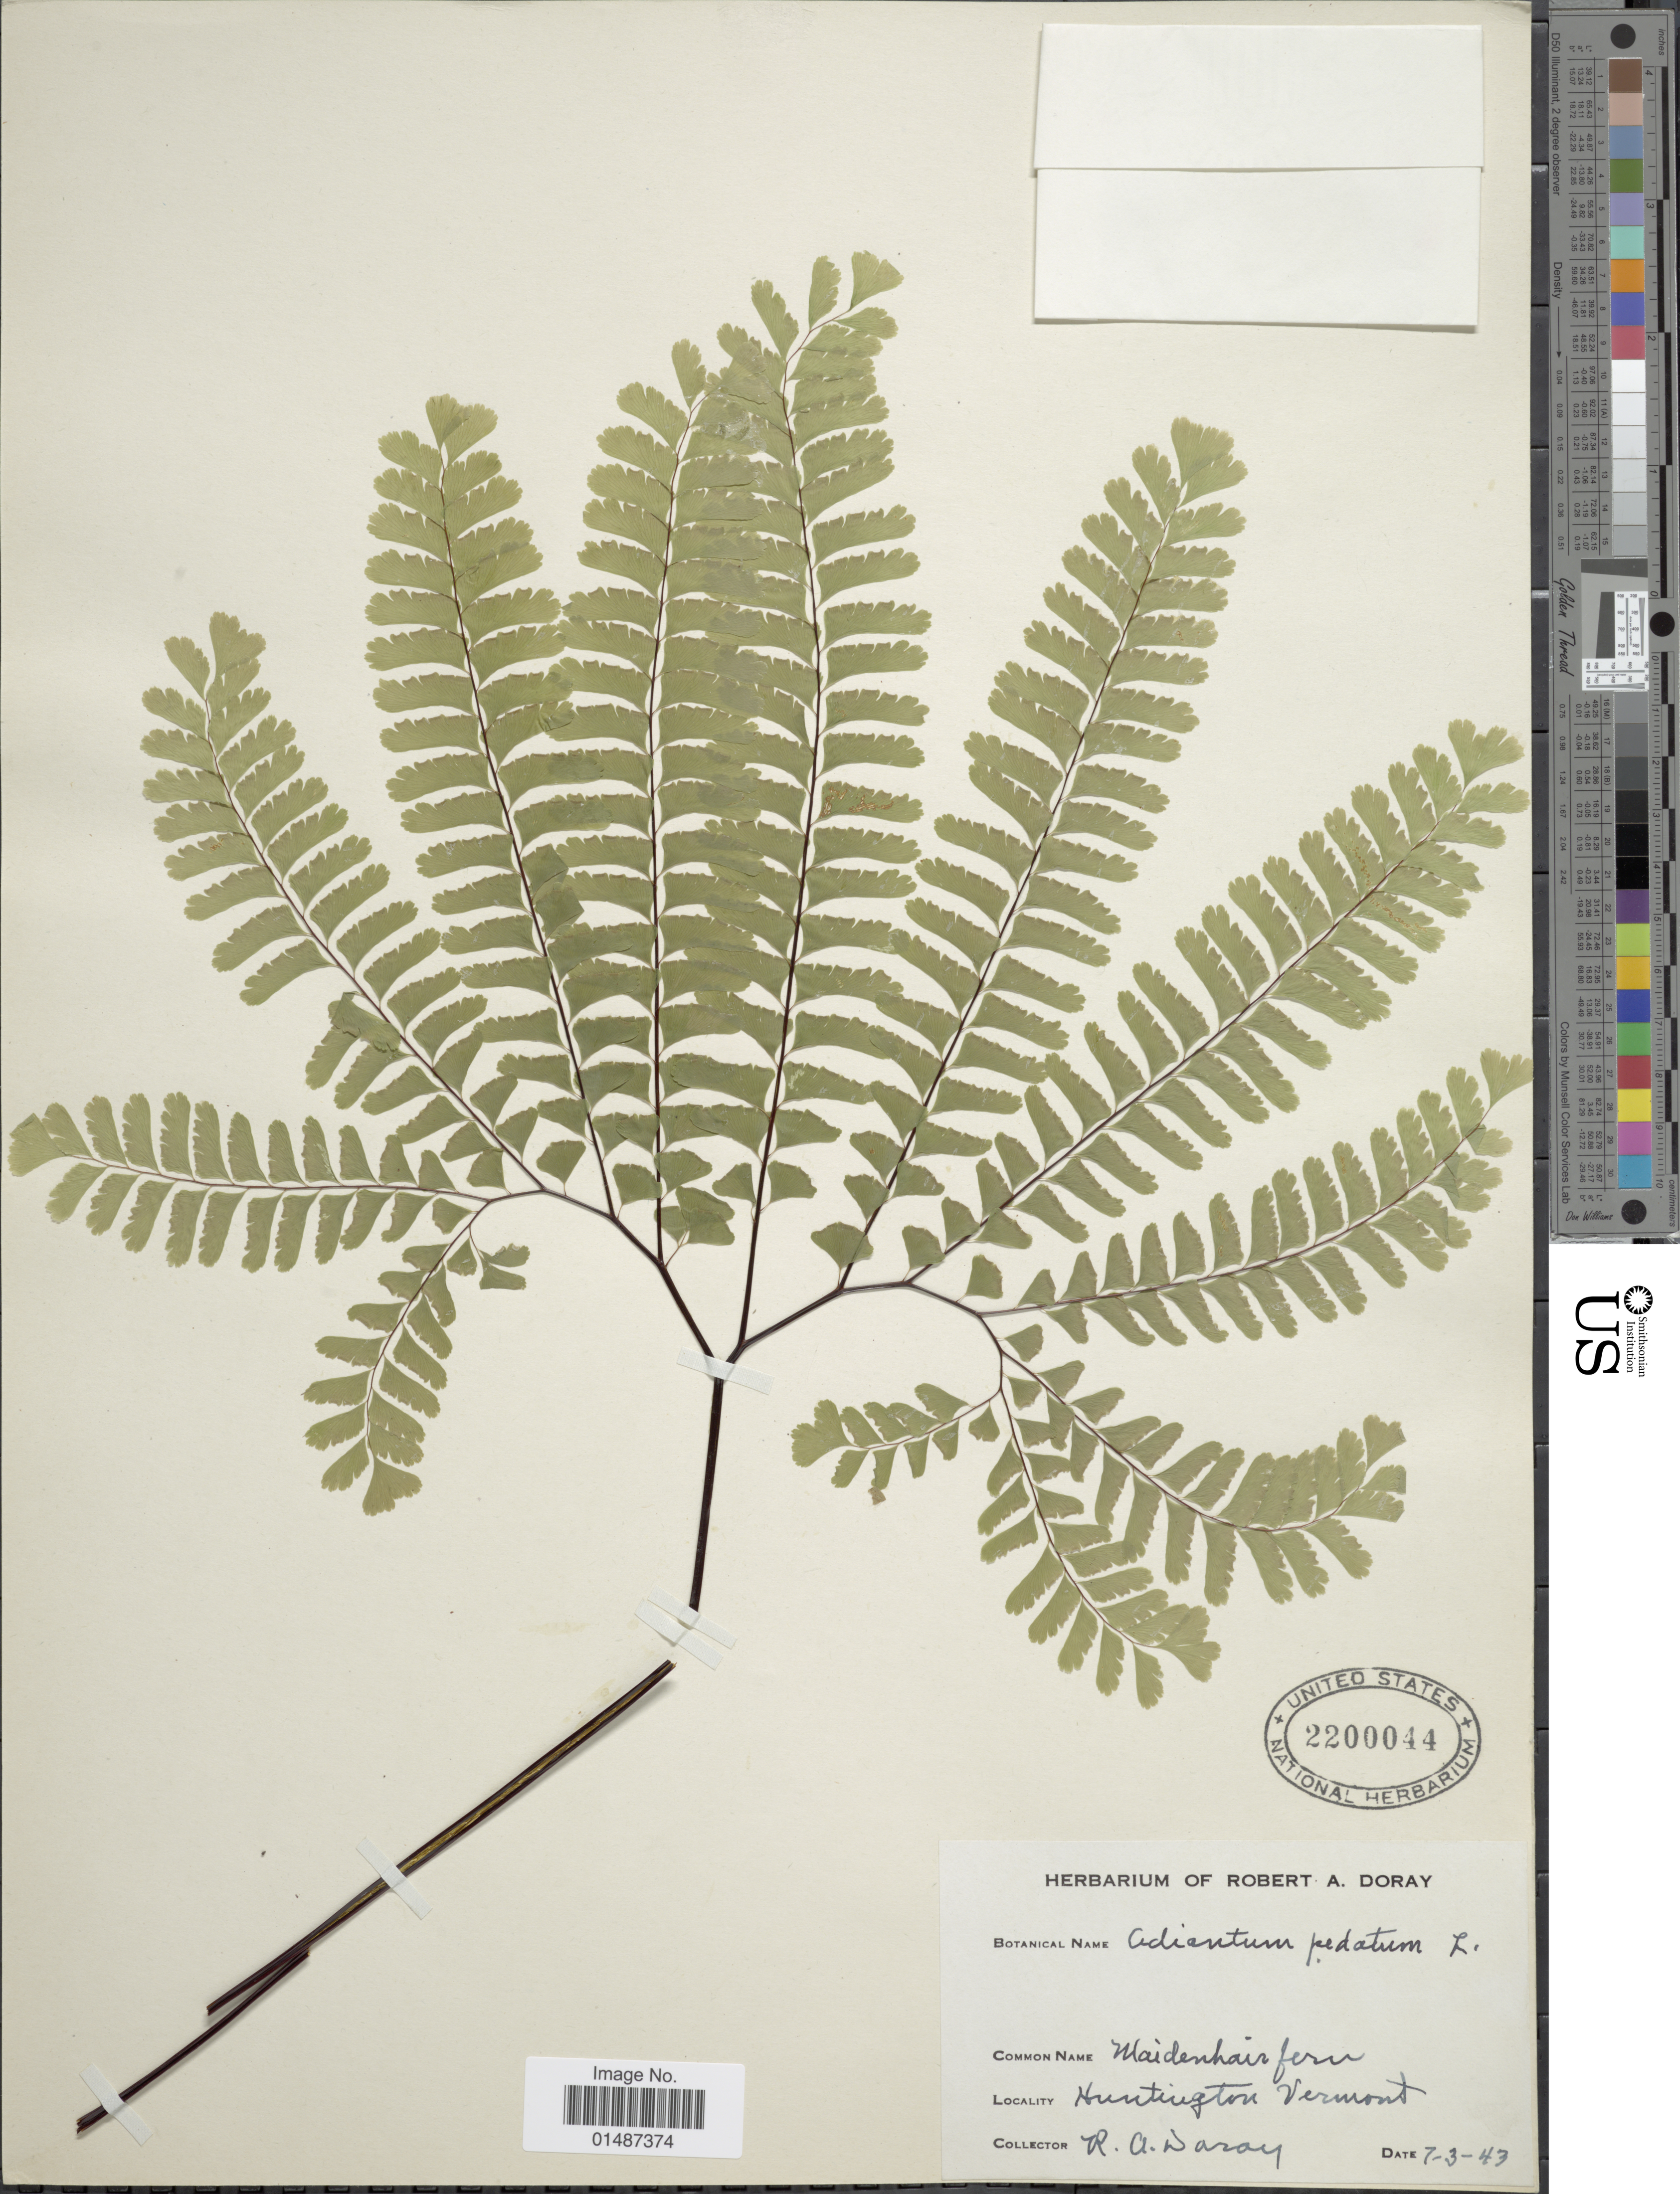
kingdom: Plantae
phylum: Tracheophyta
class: Polypodiopsida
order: Polypodiales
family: Pteridaceae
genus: Adiantum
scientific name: Adiantum pedatum var. pedatum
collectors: R. Doray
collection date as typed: Transcribed d/m/y: 3/7/43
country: United States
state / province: Vermont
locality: Huntington.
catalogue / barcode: US 2200044